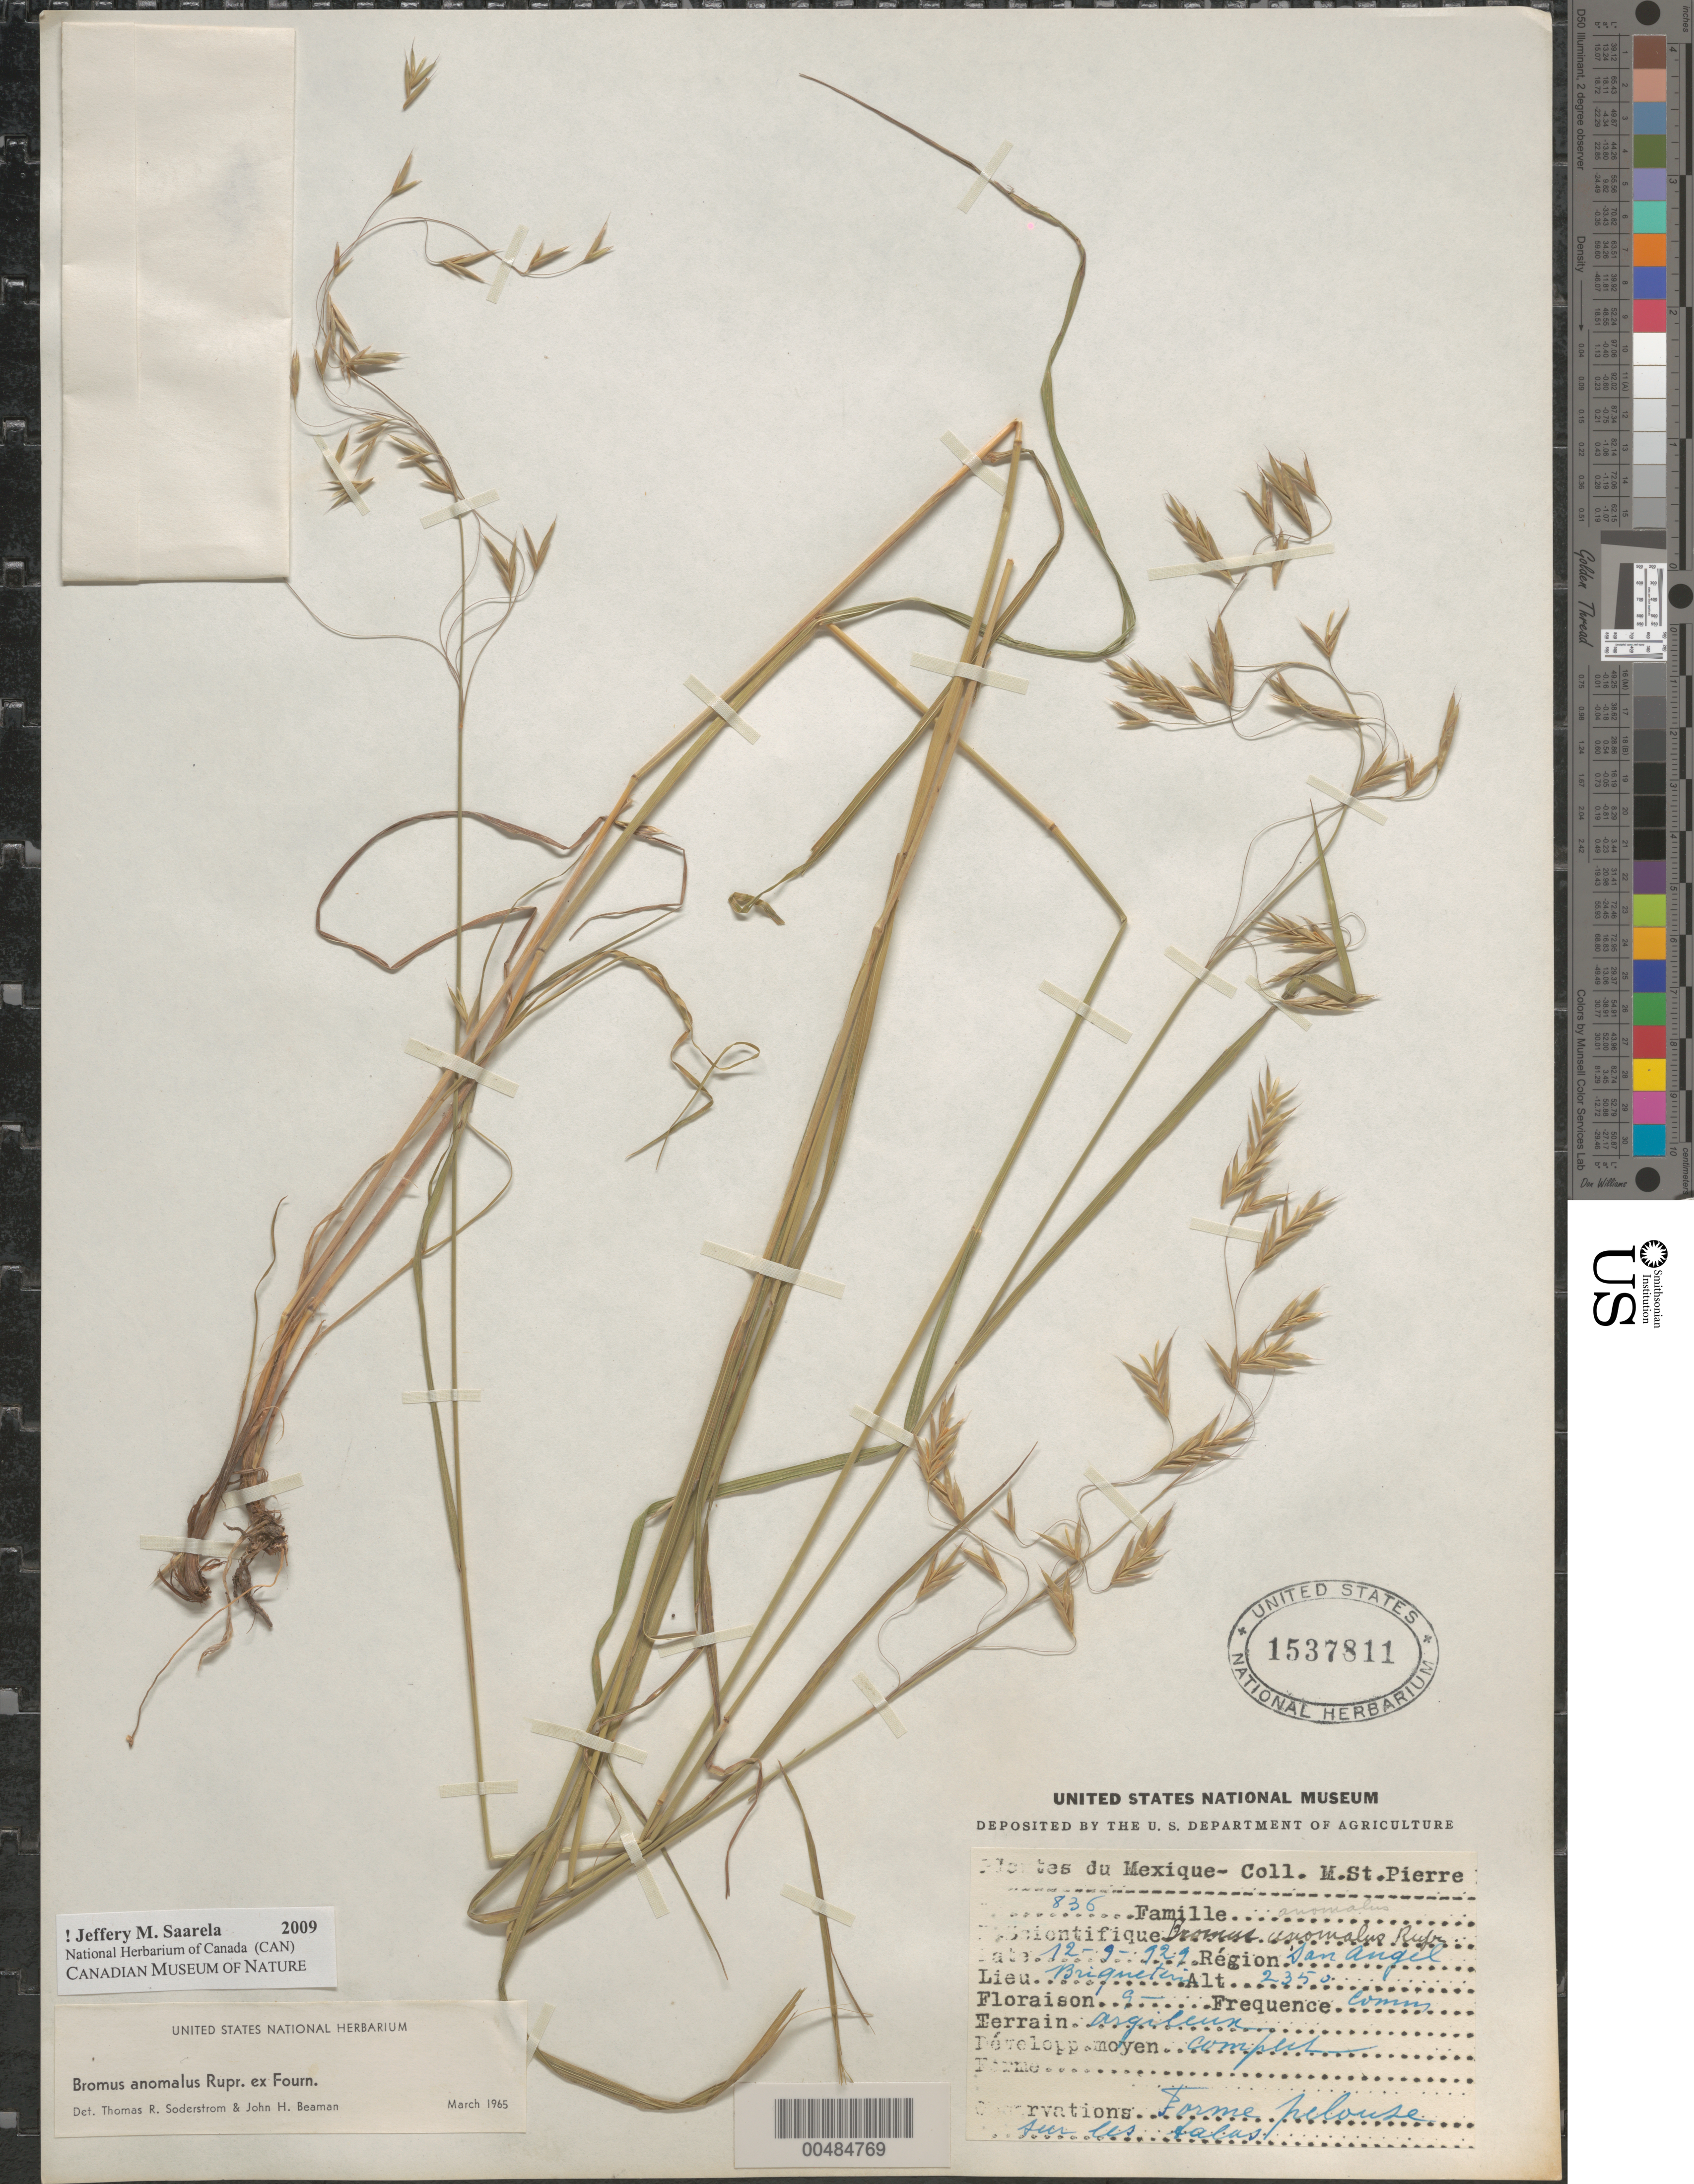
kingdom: Plantae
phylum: Tracheophyta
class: Liliopsida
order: Poales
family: Poaceae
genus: Bromus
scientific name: Bromus anomalus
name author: Rupr. ex E. Fourn.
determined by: Soderstrom, T. R.; Beaman, J. H.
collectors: M. Saint-Pierre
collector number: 836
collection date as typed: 12 Sep 1929 or 9 Dec 1929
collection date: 1929-09-12 or 1929-12-09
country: Mexico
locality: San Angel, Briqueteri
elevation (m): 2350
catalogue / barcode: US 1537811